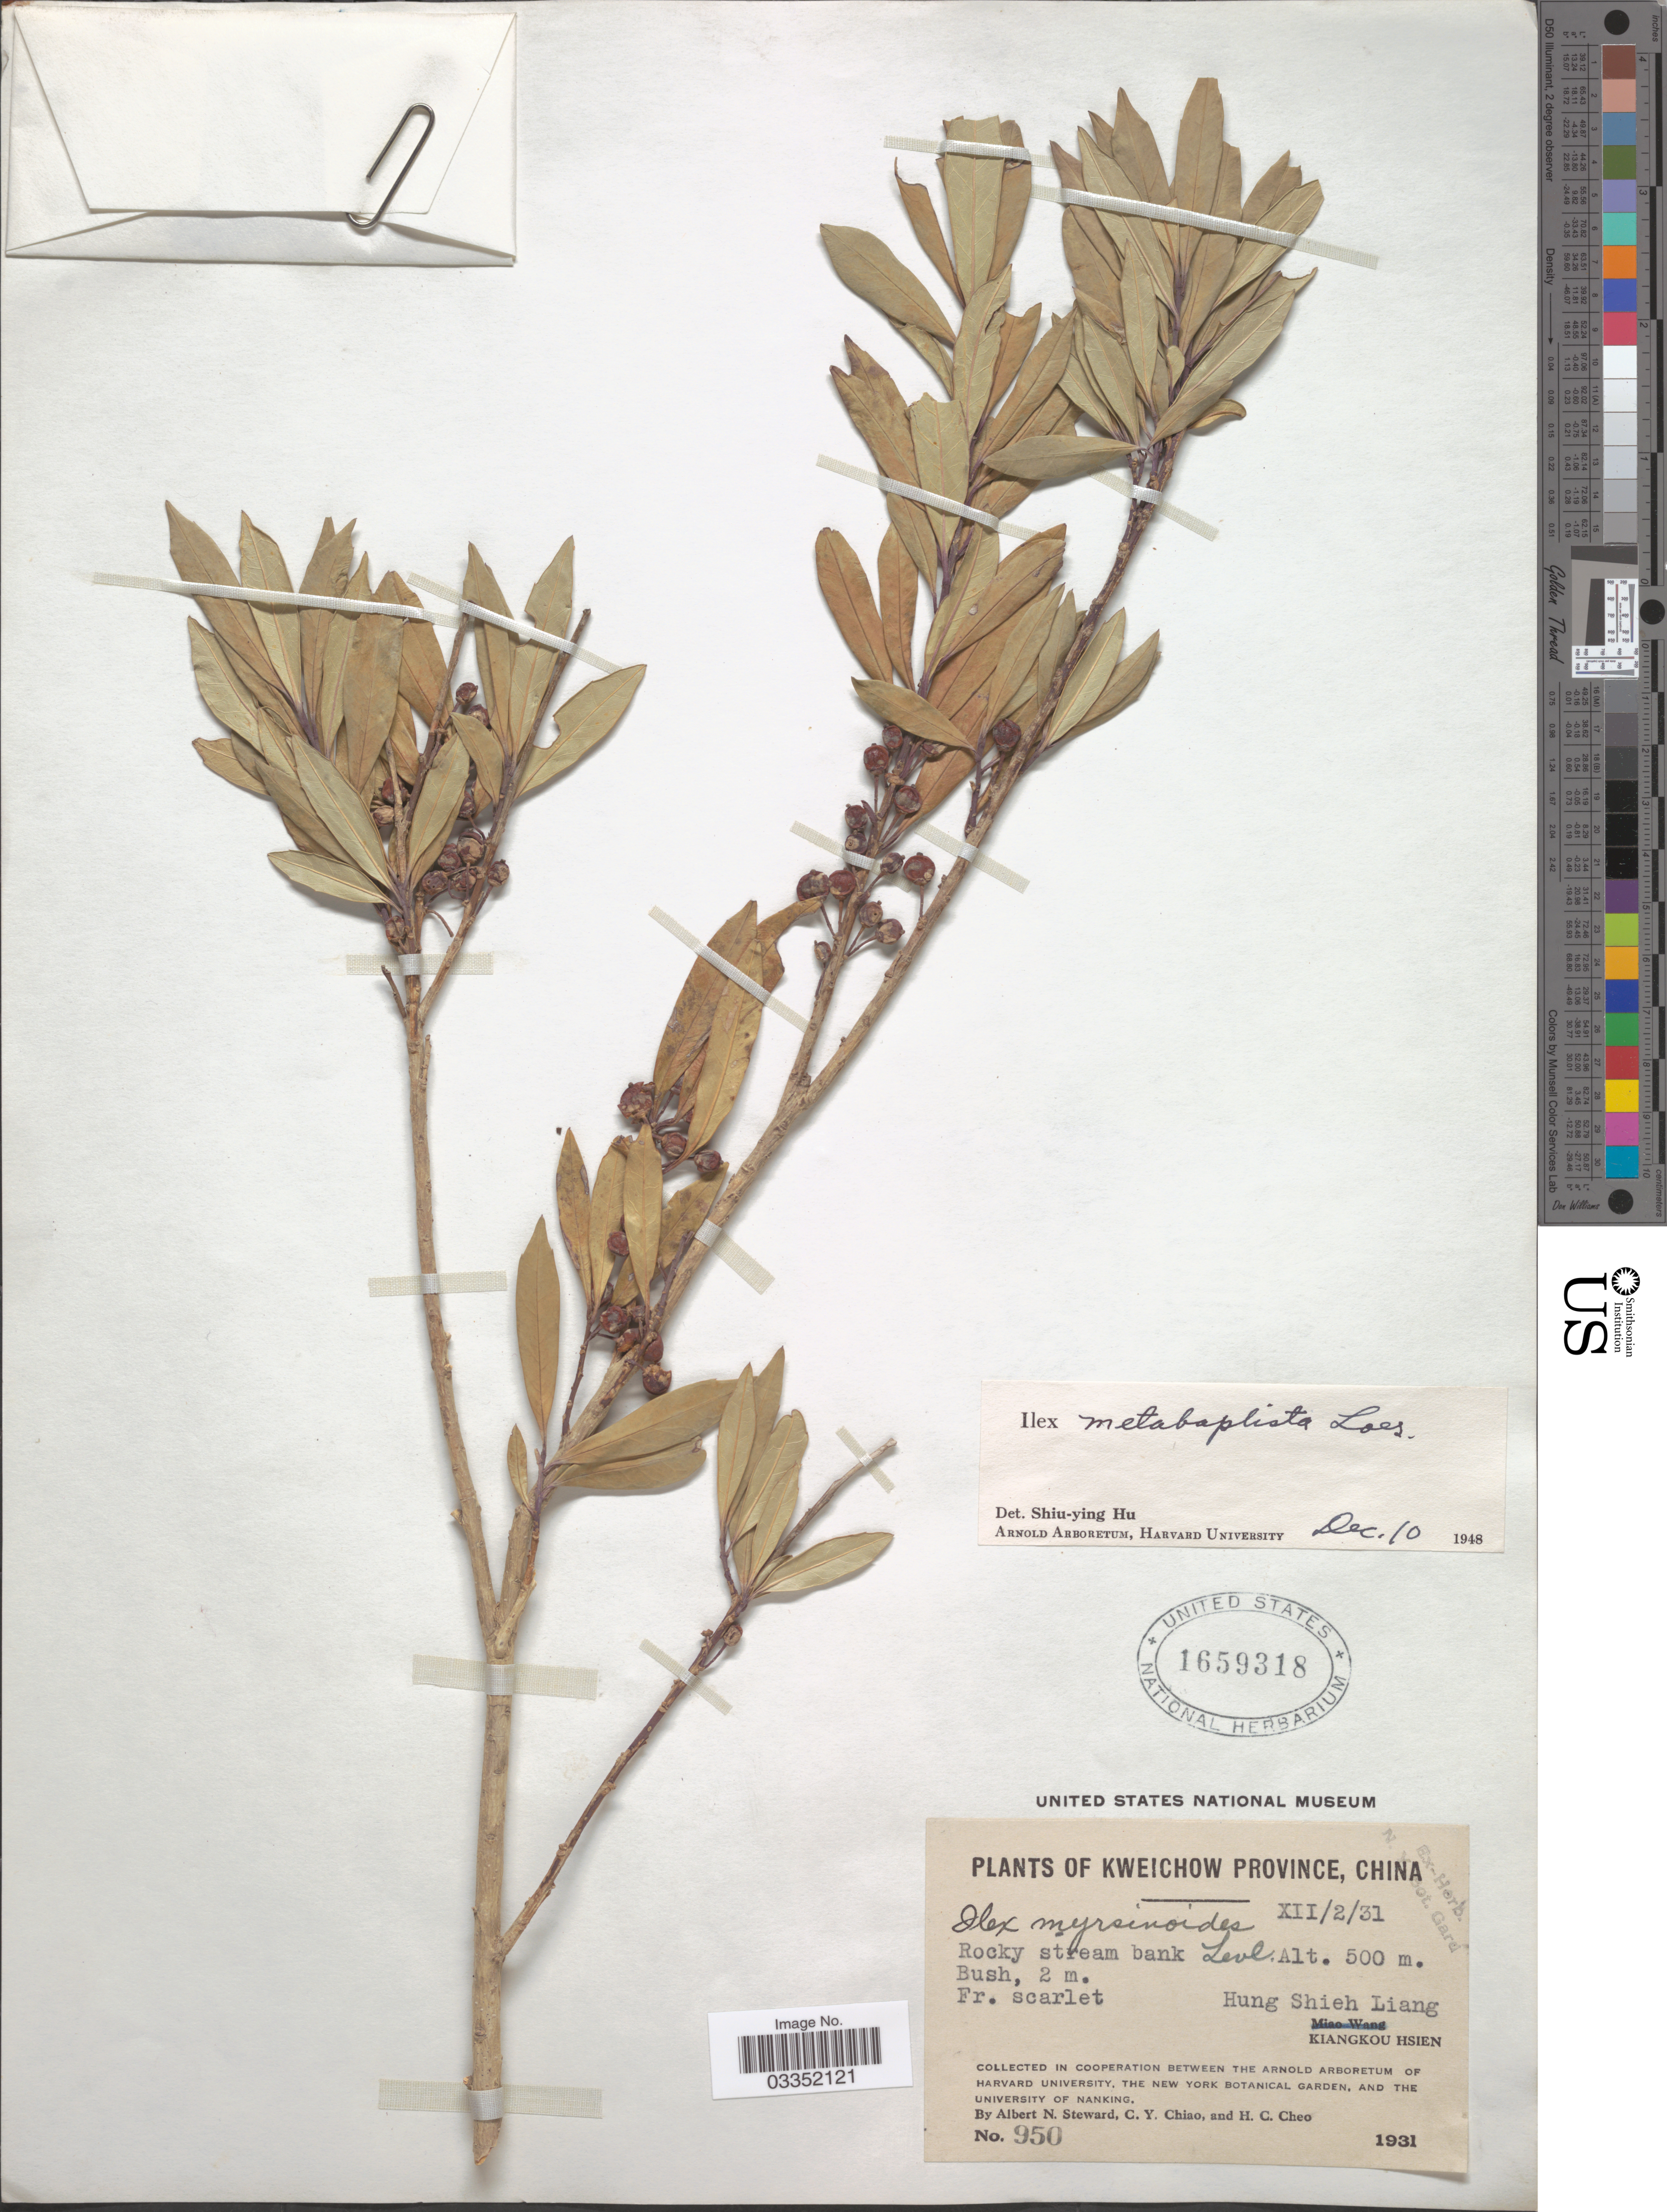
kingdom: Plantae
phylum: Tracheophyta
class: Magnoliopsida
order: Aquifoliales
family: Aquifoliaceae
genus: Ilex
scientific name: Ilex metabaptista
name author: Loes.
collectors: A. N. Steward, C. Y. Chiao & H. Cheo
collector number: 950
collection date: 1931-12-02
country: China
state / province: Guizhou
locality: Kweichow Province. Hung Shieh Liang. Kiangkou Hsien.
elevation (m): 500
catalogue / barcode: US 1659318